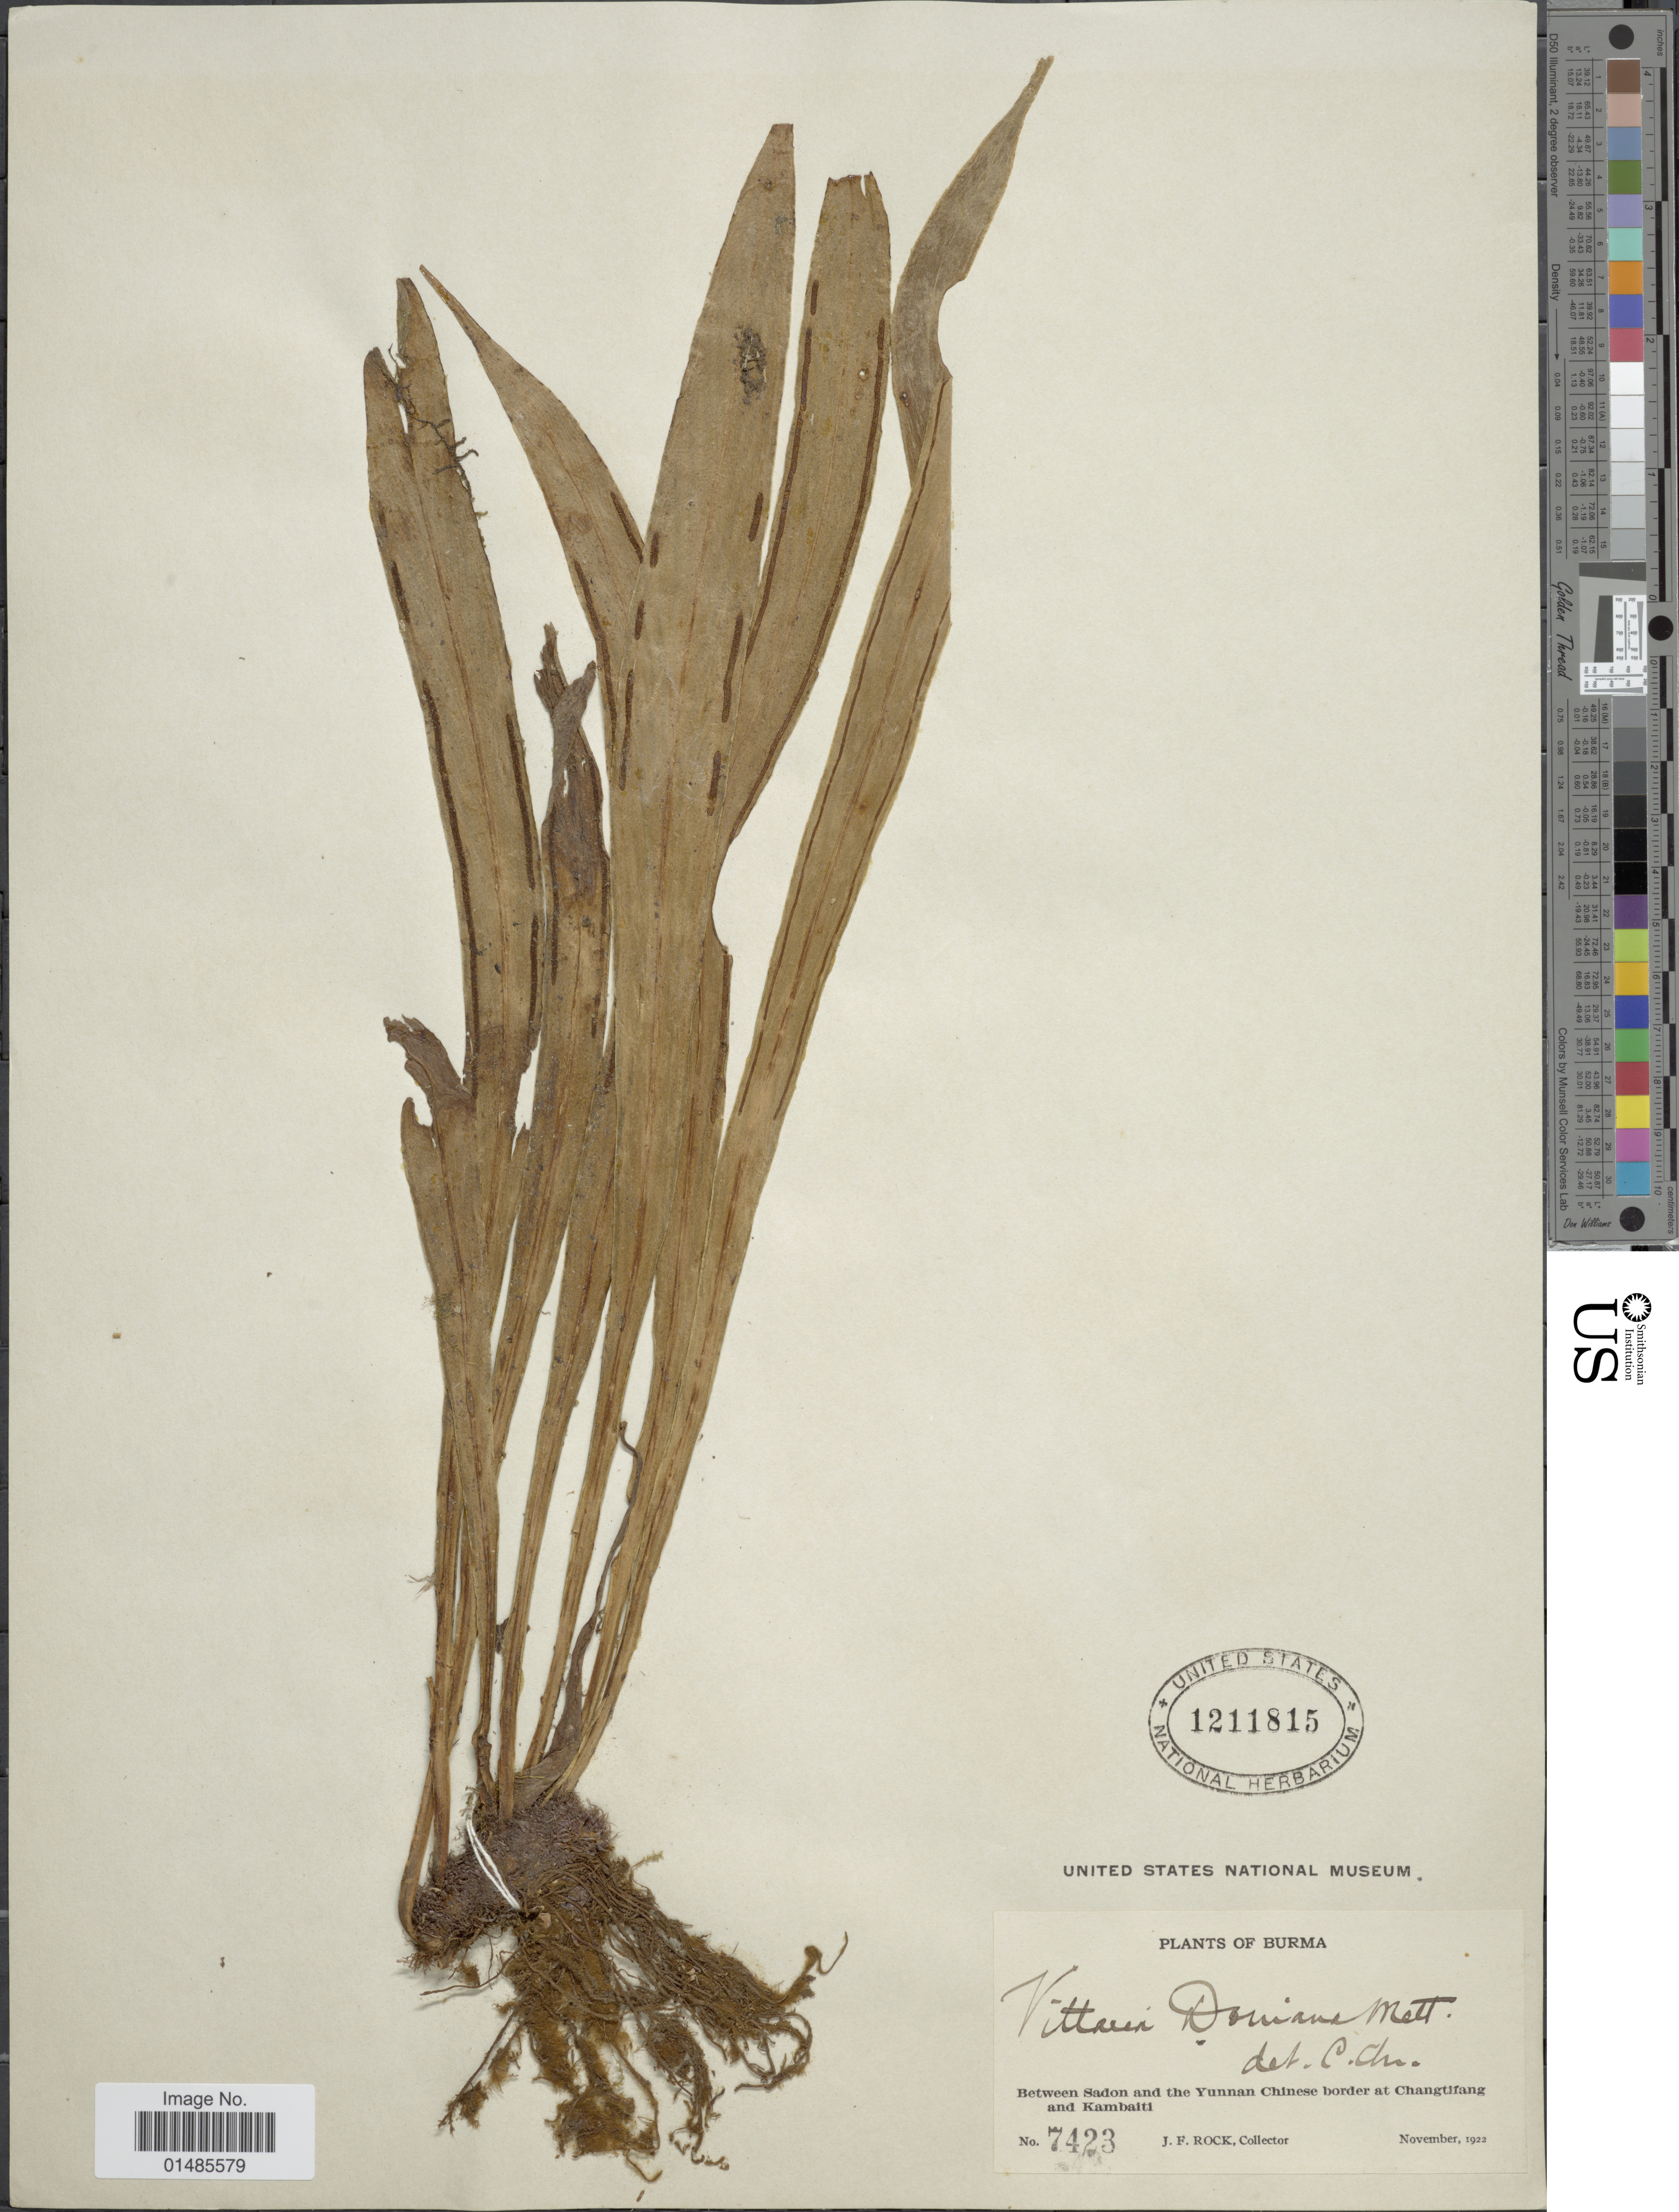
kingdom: Plantae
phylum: Tracheophyta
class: Polypodiopsida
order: Polypodiales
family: Pteridaceae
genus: Haplopteris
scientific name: Haplopteris doniana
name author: (Mett. ex Hieron.) E.H. Crane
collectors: J. Rock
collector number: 7423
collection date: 1922-11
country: Myanmar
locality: Burma. Between Sadon and the Yunnan Chinese border at Changtifang and Kambaiti.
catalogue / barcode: US 1211815